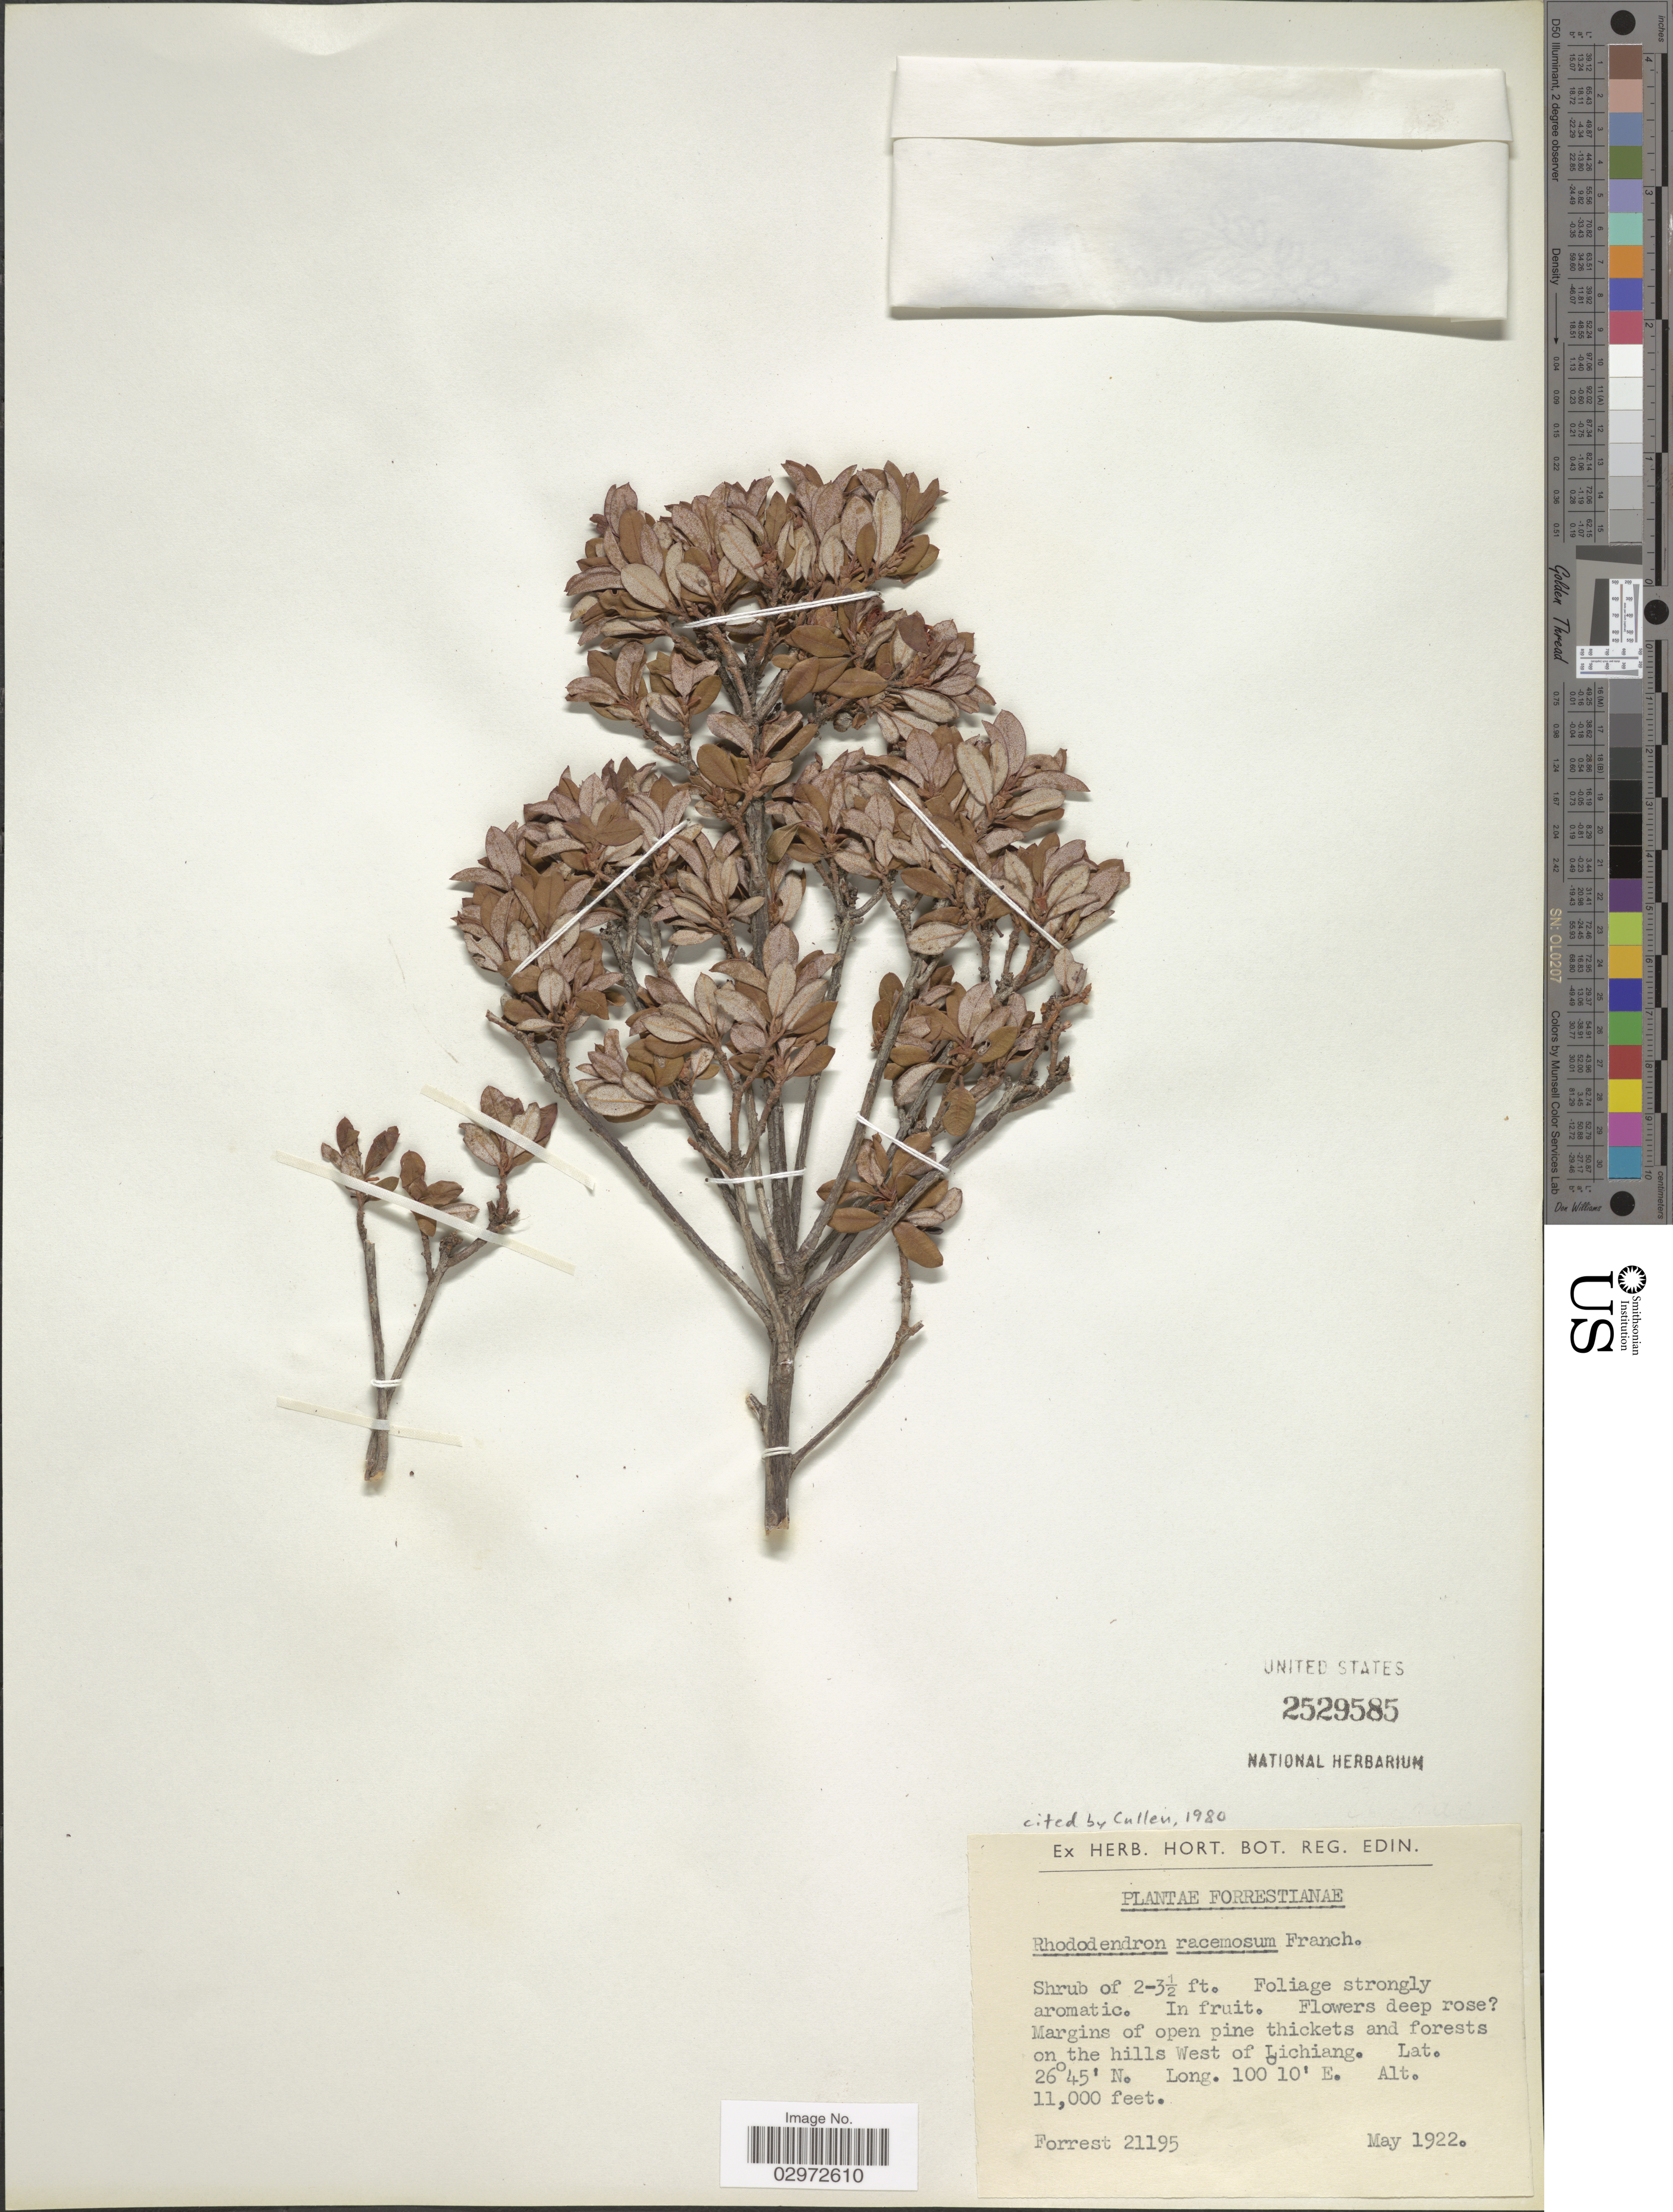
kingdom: Plantae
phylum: Tracheophyta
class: Magnoliopsida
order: Ericales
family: Ericaceae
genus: Rhododendron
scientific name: Rhododendron racemosum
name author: Franch.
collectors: -. Forrest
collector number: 21195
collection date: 1922-05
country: China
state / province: Yunnan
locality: Margins of open pine thickets and forests on the hills West of Lichiang.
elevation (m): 3353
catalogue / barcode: US 2529585